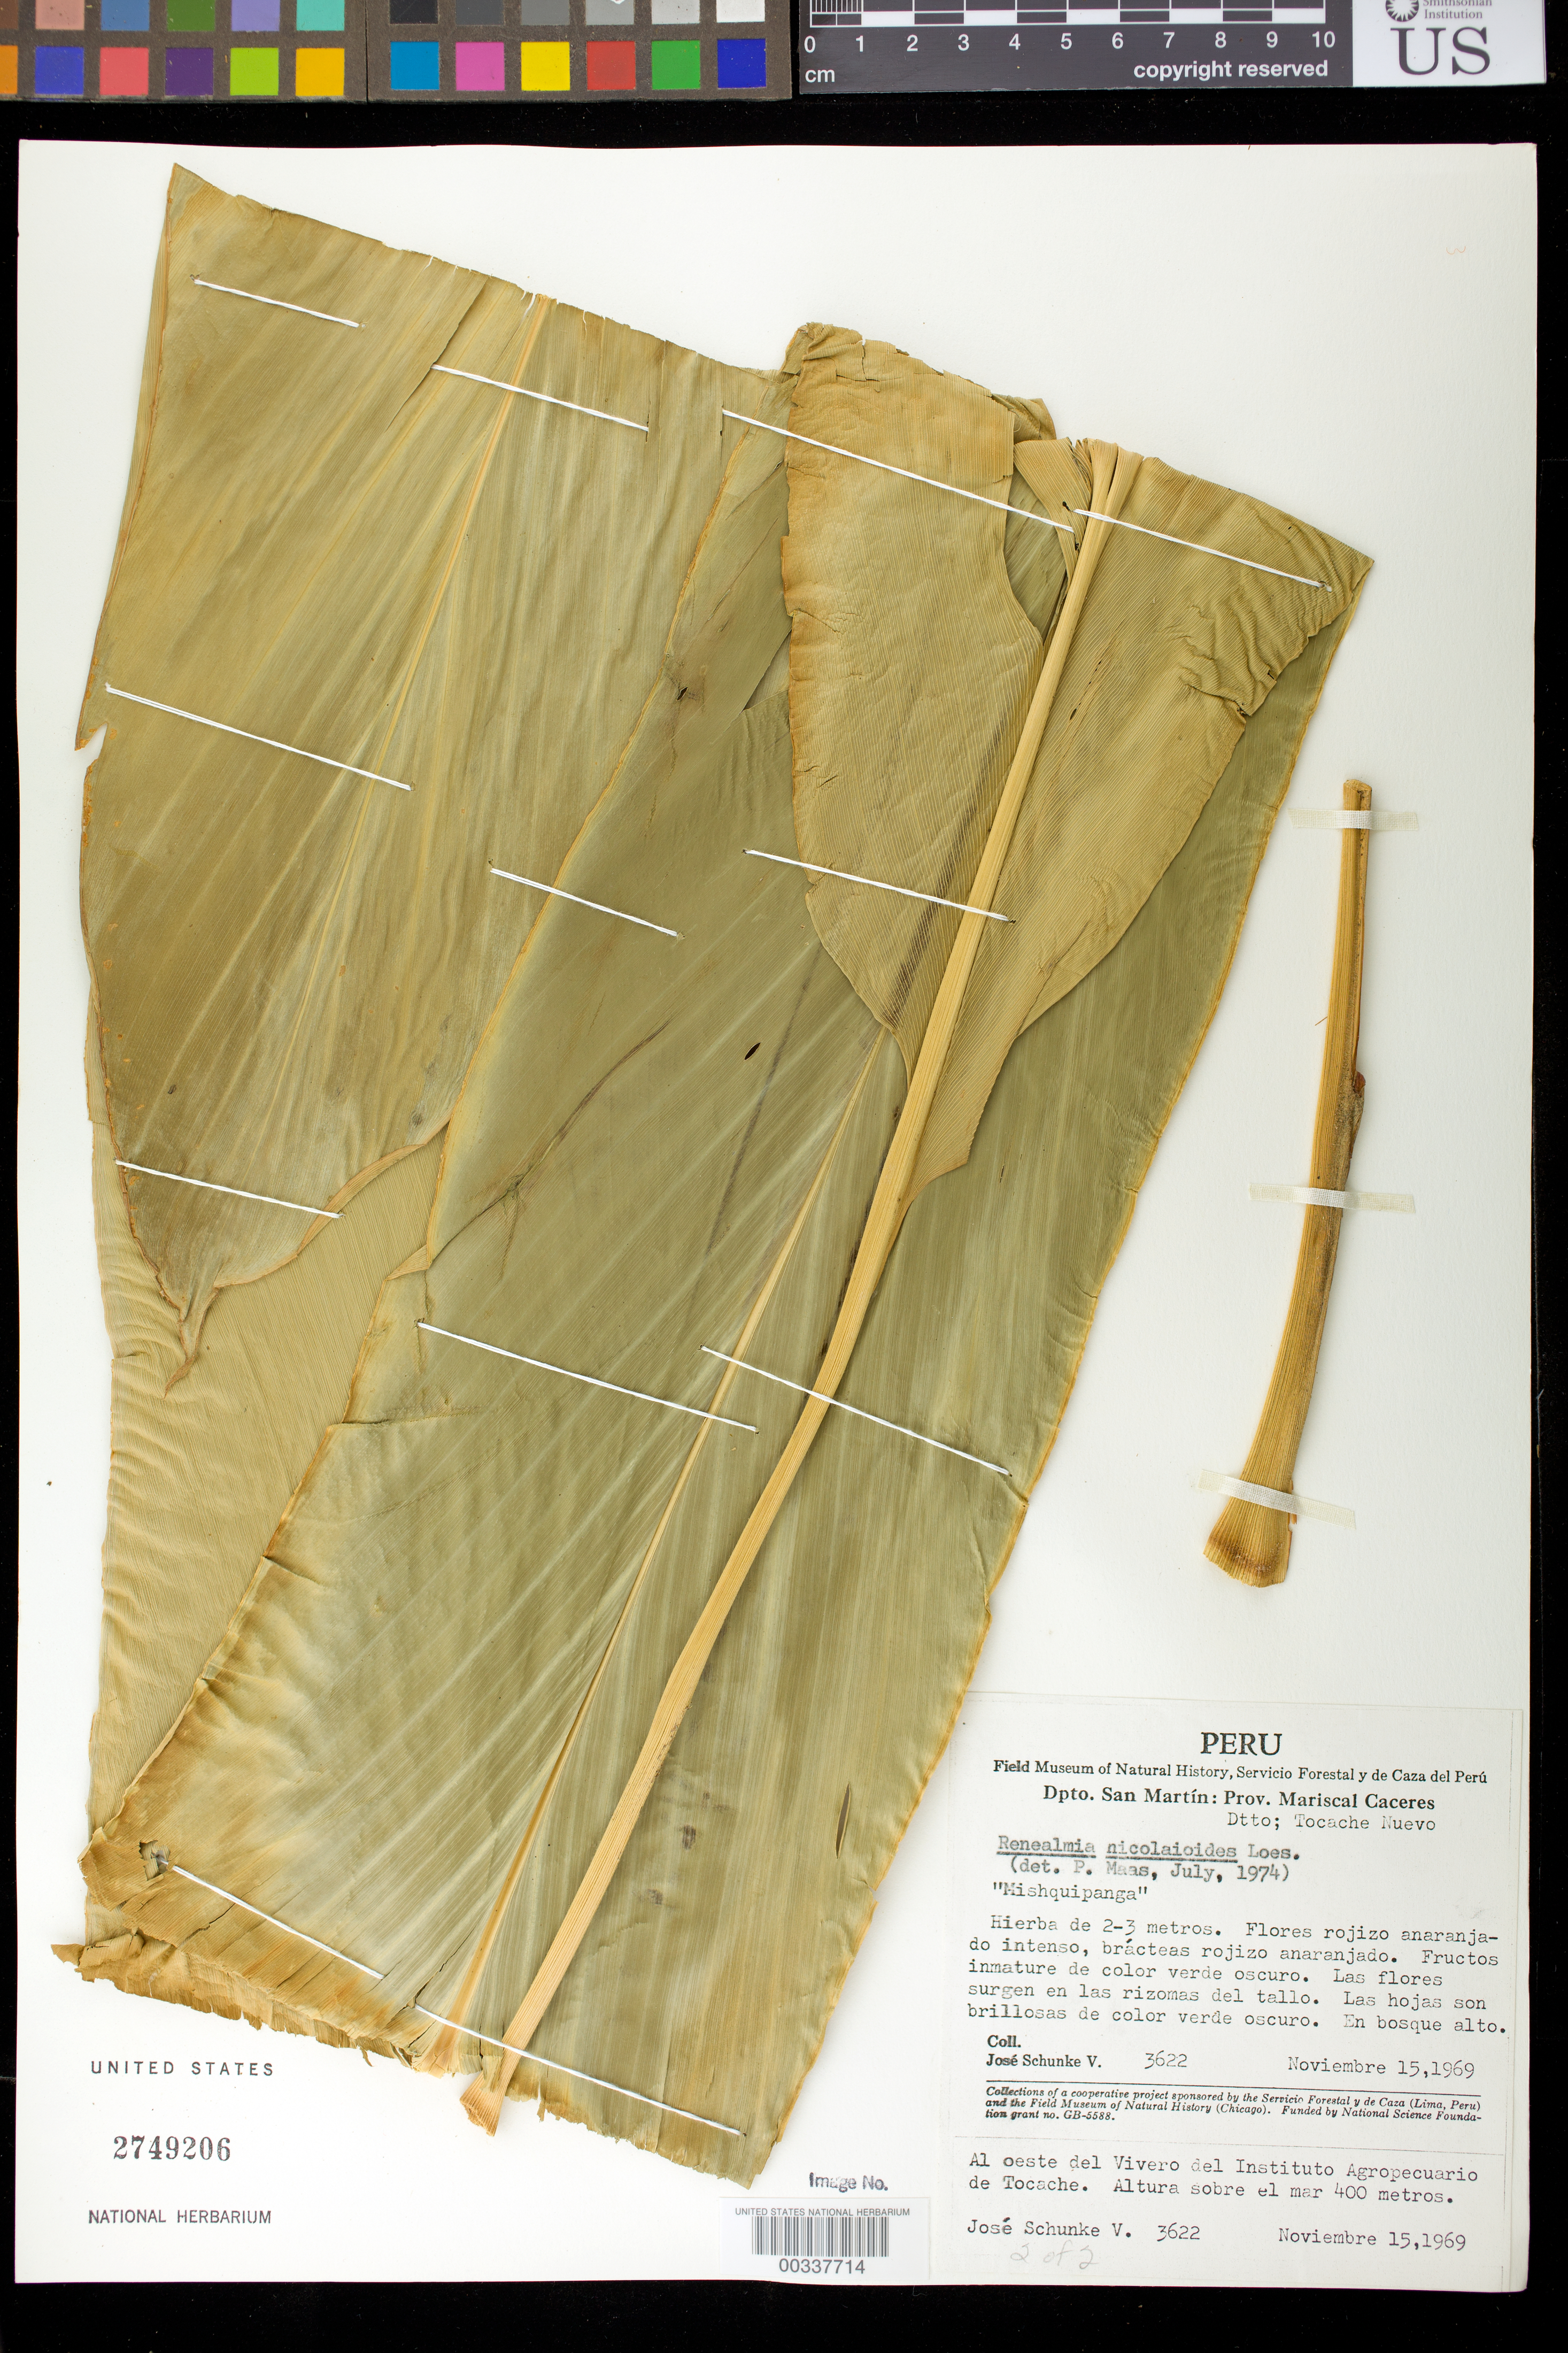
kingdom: Plantae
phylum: Tracheophyta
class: Liliopsida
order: Zingiberales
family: Zingiberaceae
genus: Renealmia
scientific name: Renealmia nicolaioides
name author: Loes.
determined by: Maas, Paul J. M.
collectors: J. Schunke Vigo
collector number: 3622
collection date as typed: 15 Nov 1969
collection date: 1969-11-15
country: Peru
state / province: San Martín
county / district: Mariscal Cáceres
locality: Dtto tocache nuevo, al oeste del vivero del instituto agropecuario de tocache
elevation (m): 400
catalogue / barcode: US 2749206